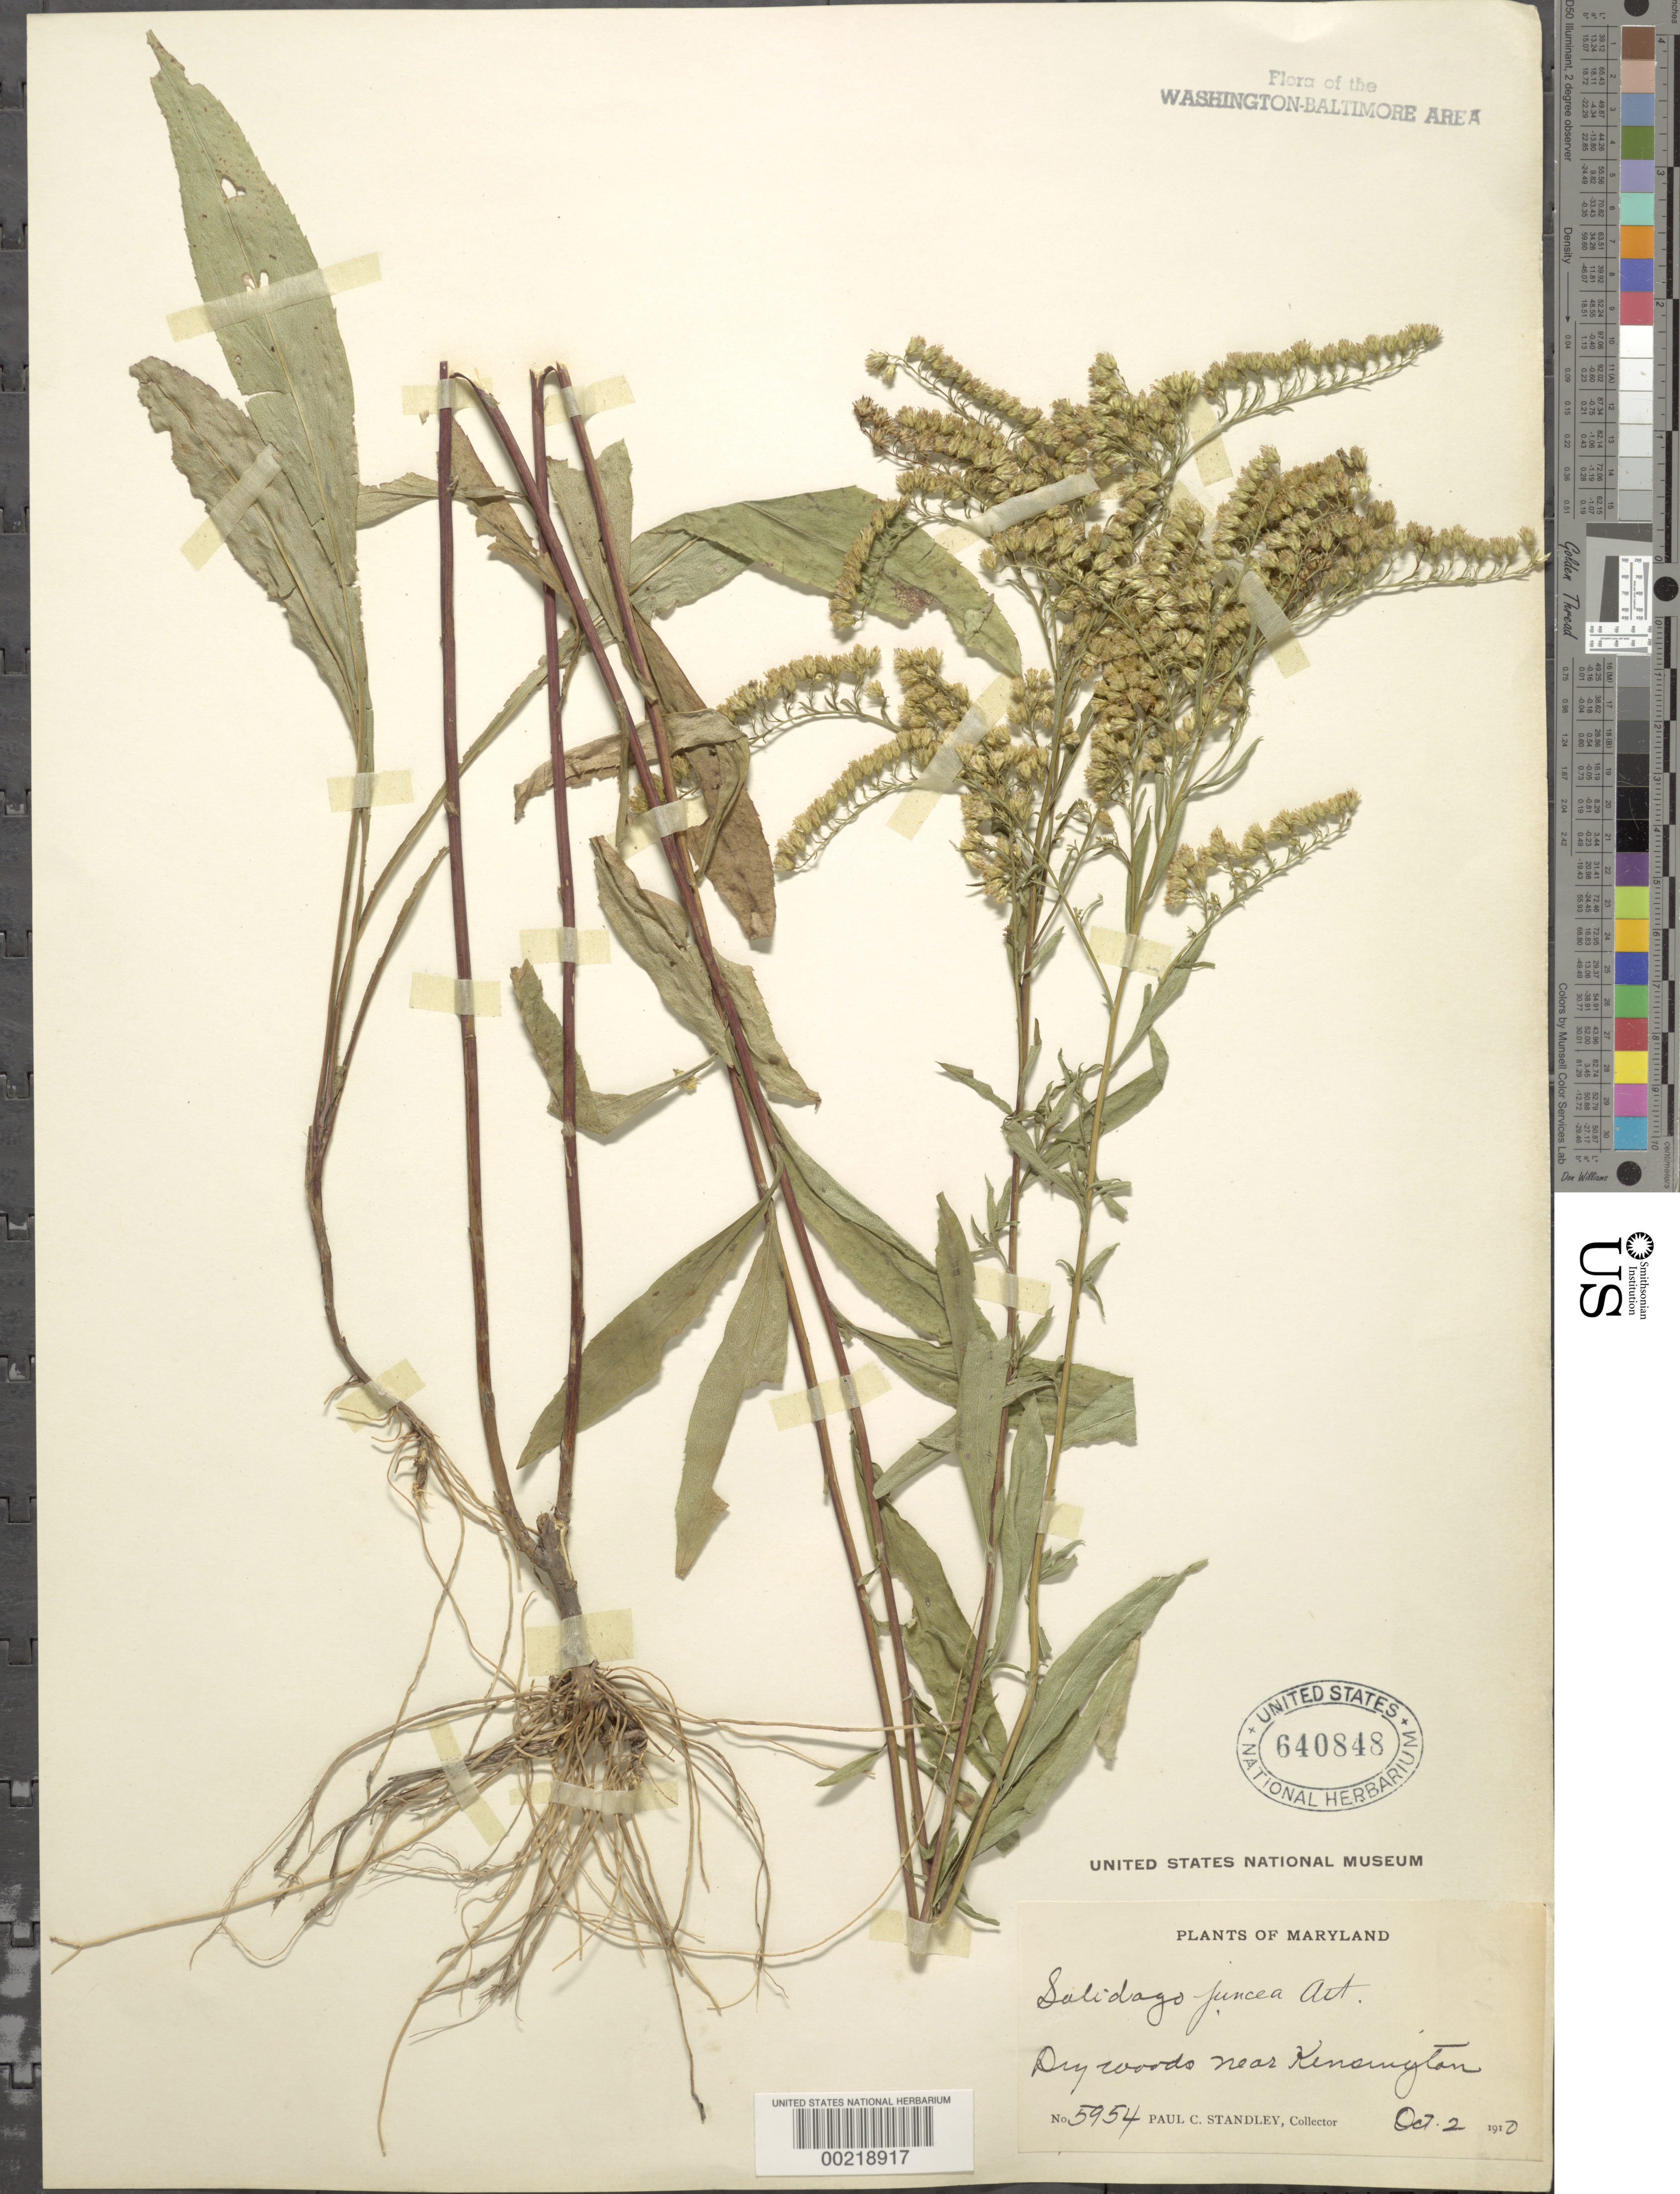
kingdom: Plantae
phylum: Tracheophyta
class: Magnoliopsida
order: Asterales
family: Asteraceae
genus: Solidago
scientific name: Solidago juncea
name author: Aiton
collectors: P. C. Standley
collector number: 5954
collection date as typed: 02 Oct 1910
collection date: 1910-10-02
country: United States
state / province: Maryland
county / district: Montgomery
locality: Kensington vicinity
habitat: Dry woods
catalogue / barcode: US 640848